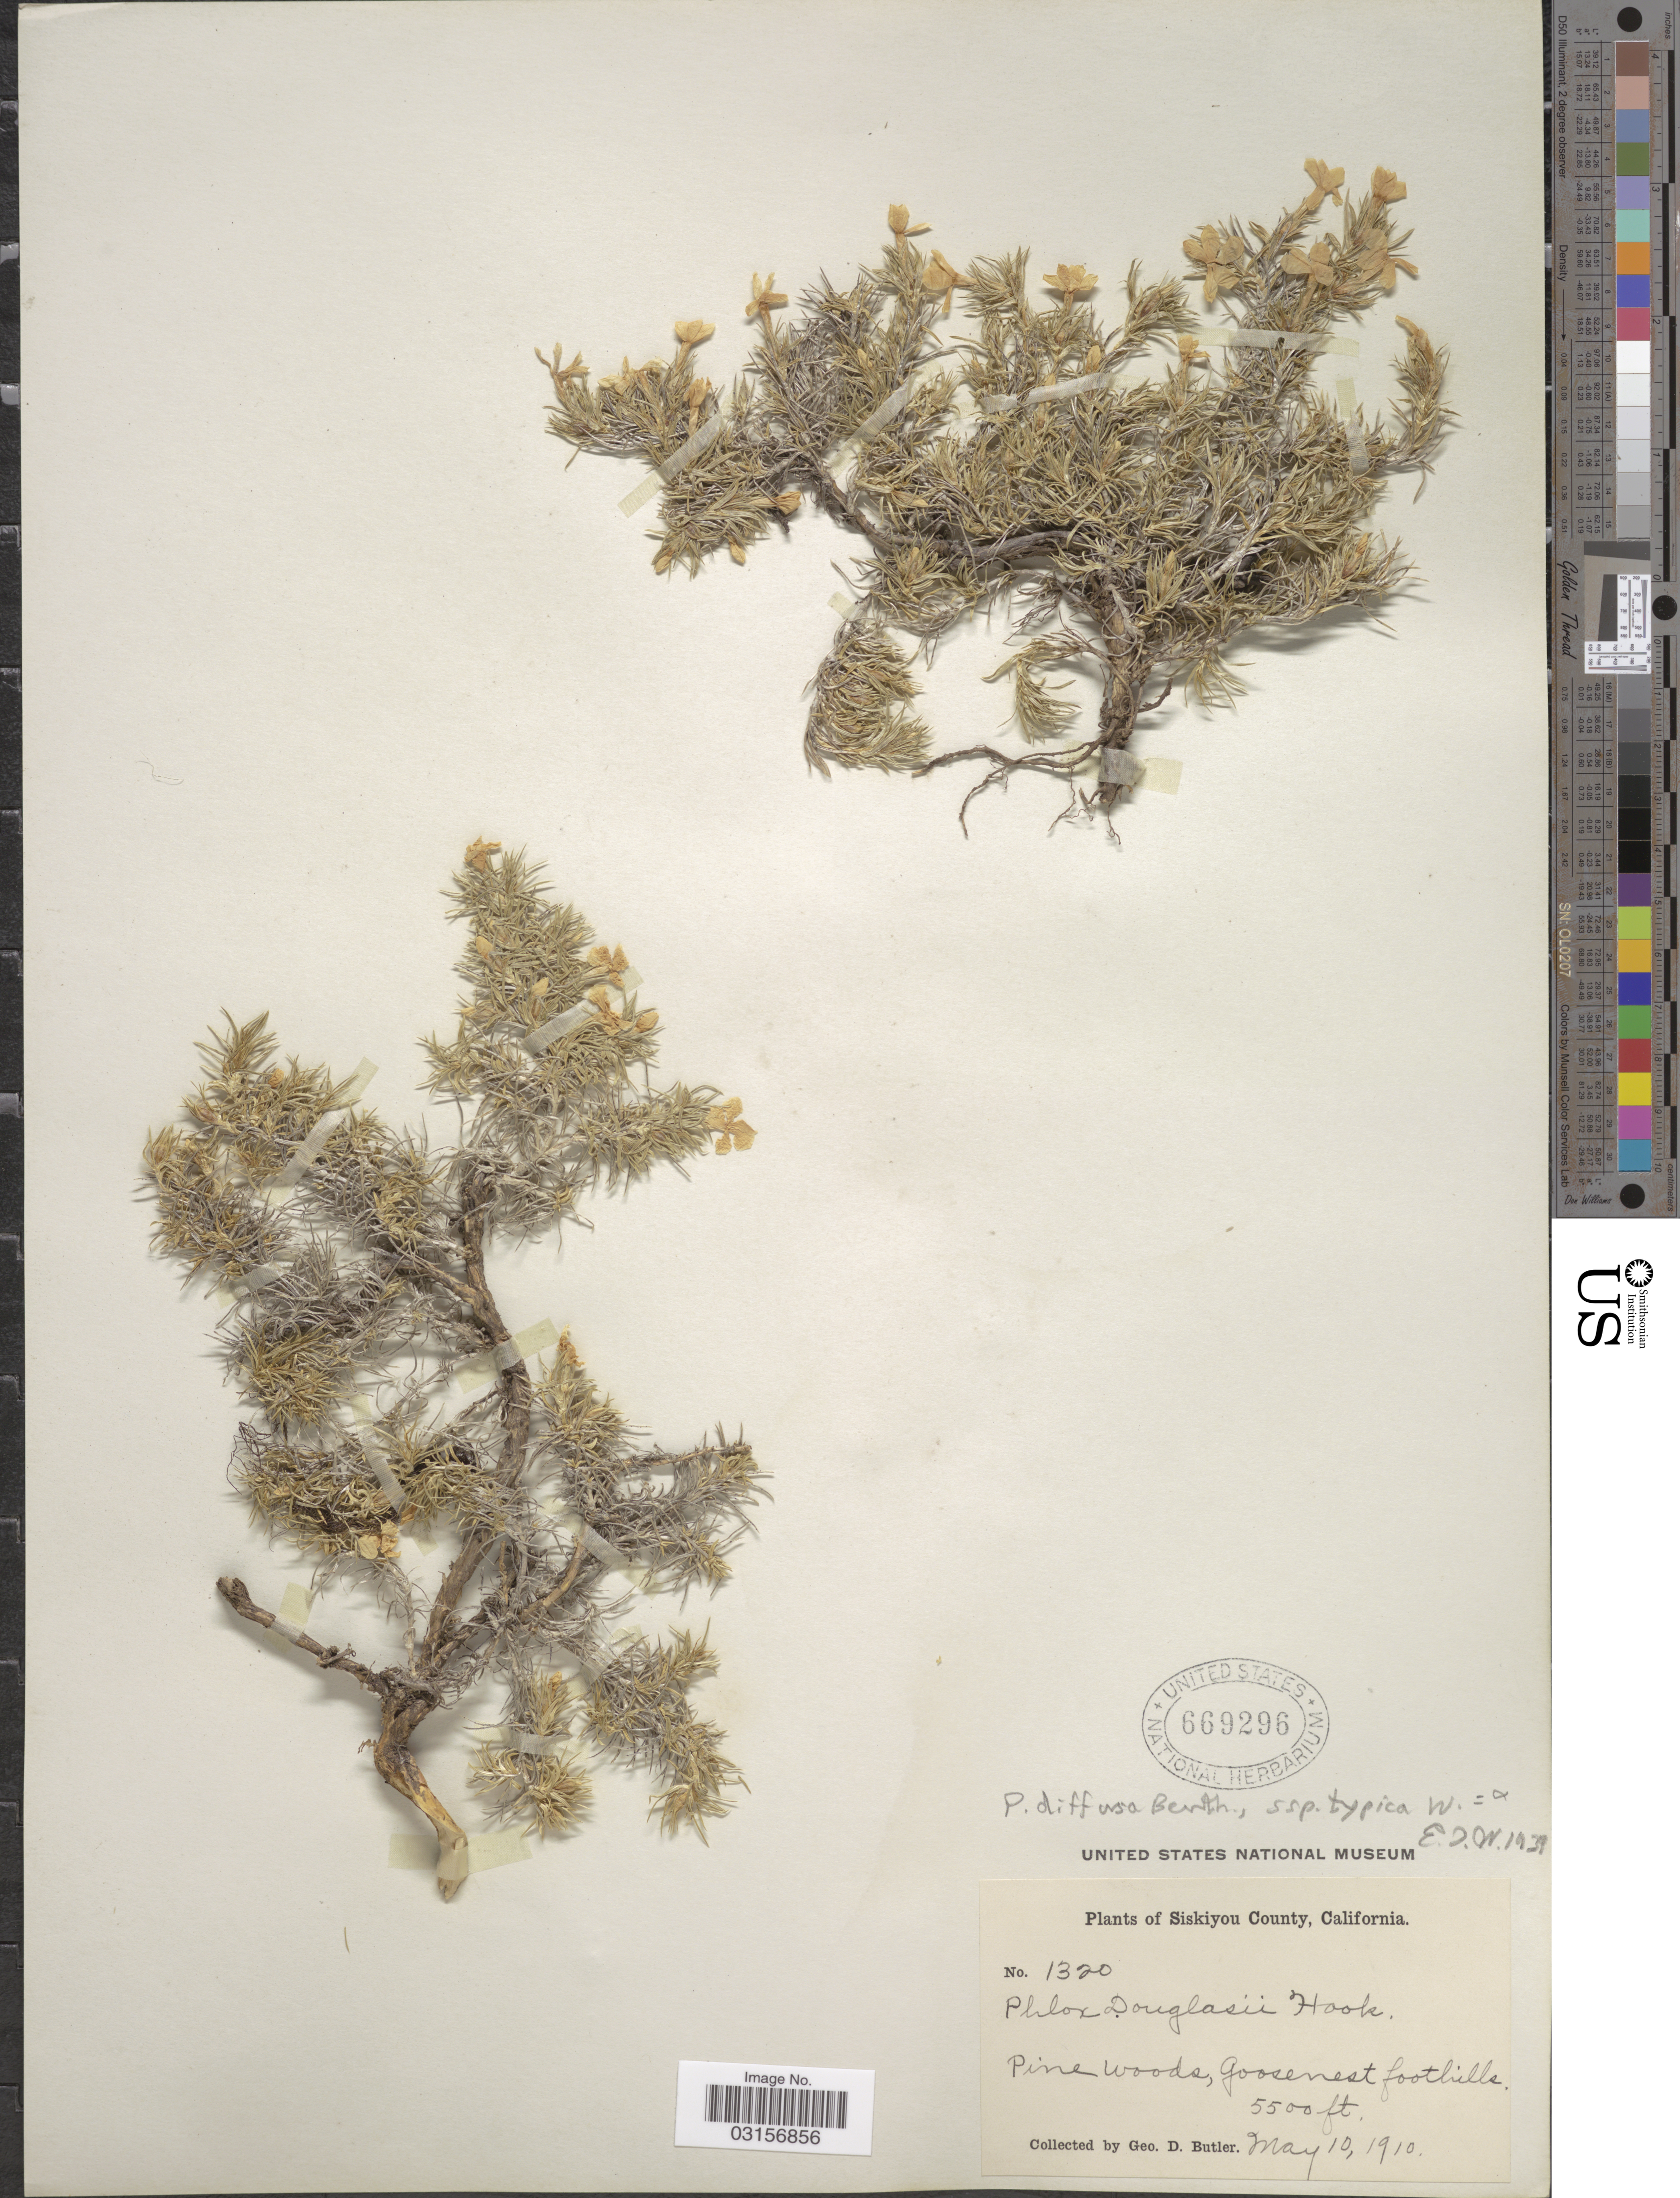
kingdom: Plantae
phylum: Tracheophyta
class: Magnoliopsida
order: Ericales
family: Polemoniaceae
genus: Phlox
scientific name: Phlox diffusa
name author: Benth.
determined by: Mayfield, M. H.; Ferguson, C. J.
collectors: G. D. Butler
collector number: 1320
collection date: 1910-05-10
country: United States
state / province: California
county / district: Siskiyou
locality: Siskiyou County, Pine woods, Goosenest foothills.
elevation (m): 1676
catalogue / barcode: US 669296